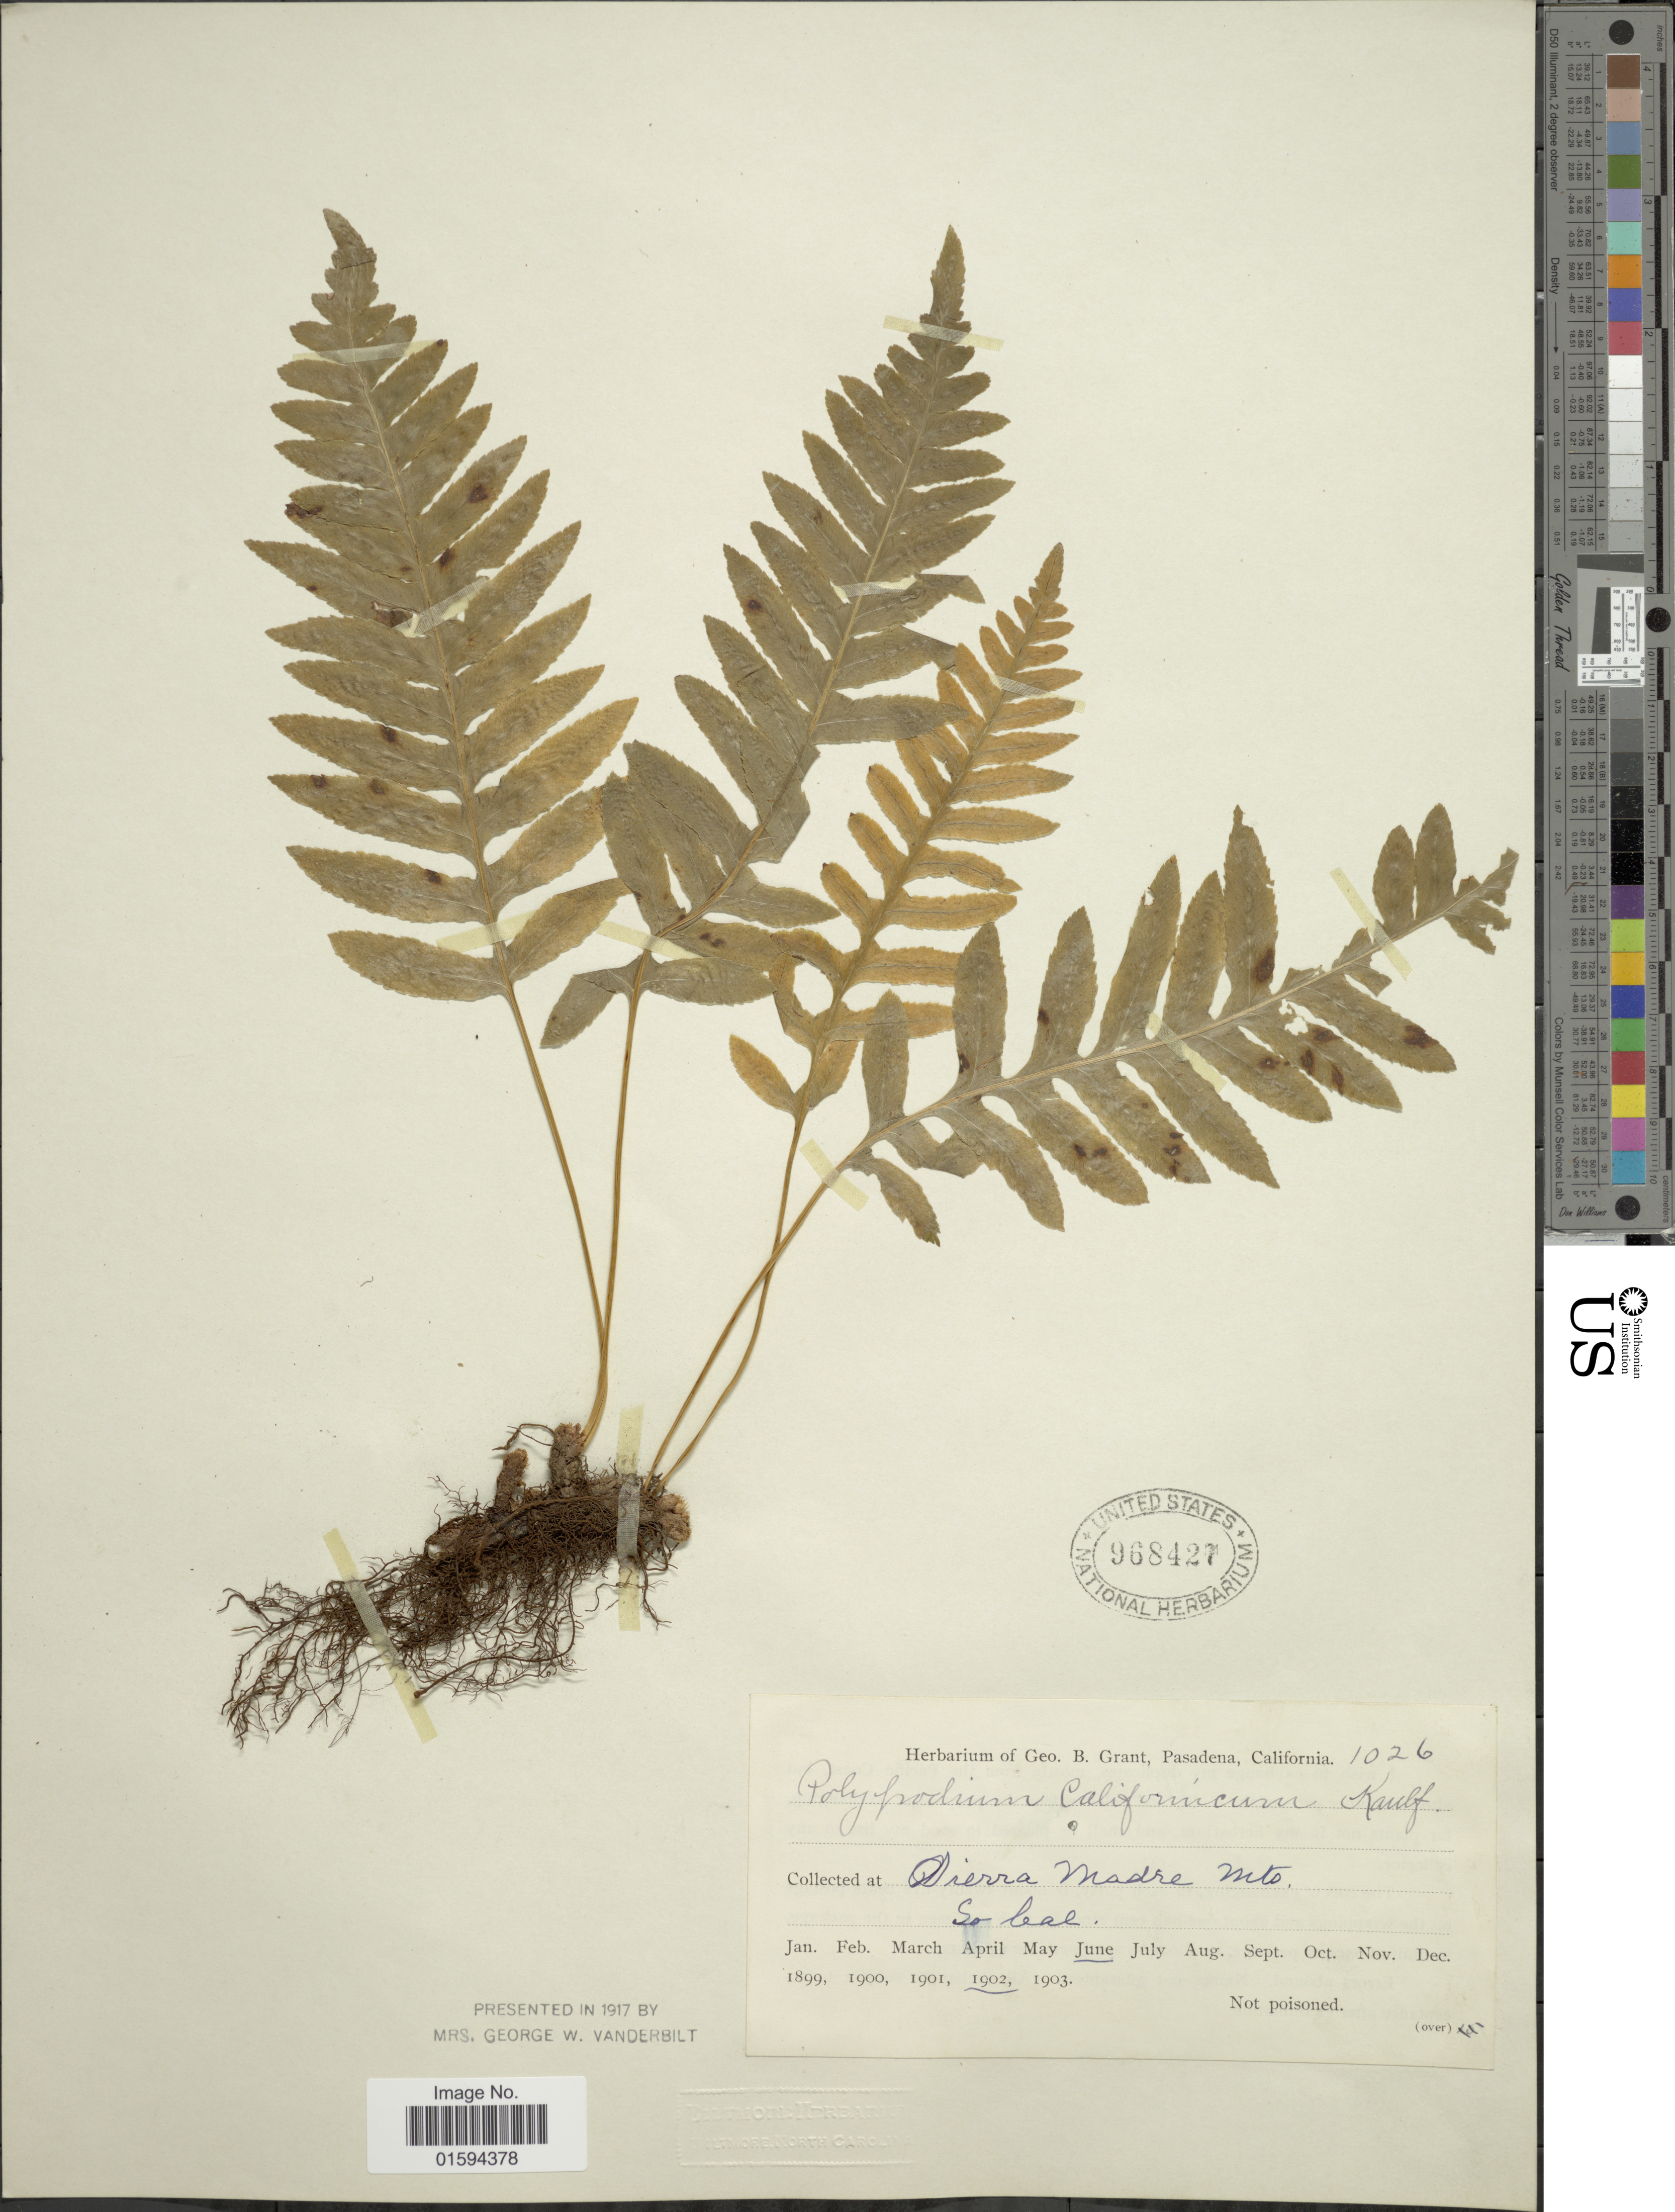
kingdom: Plantae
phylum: Tracheophyta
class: Polypodiopsida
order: Polypodiales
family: Polypodiaceae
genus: Polypodium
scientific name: Polypodium californicum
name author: Kaulf.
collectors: ex herb. G. B. Grant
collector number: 1026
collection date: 1902-06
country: United States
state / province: California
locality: Sierra Madre Mts.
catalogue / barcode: US 968427